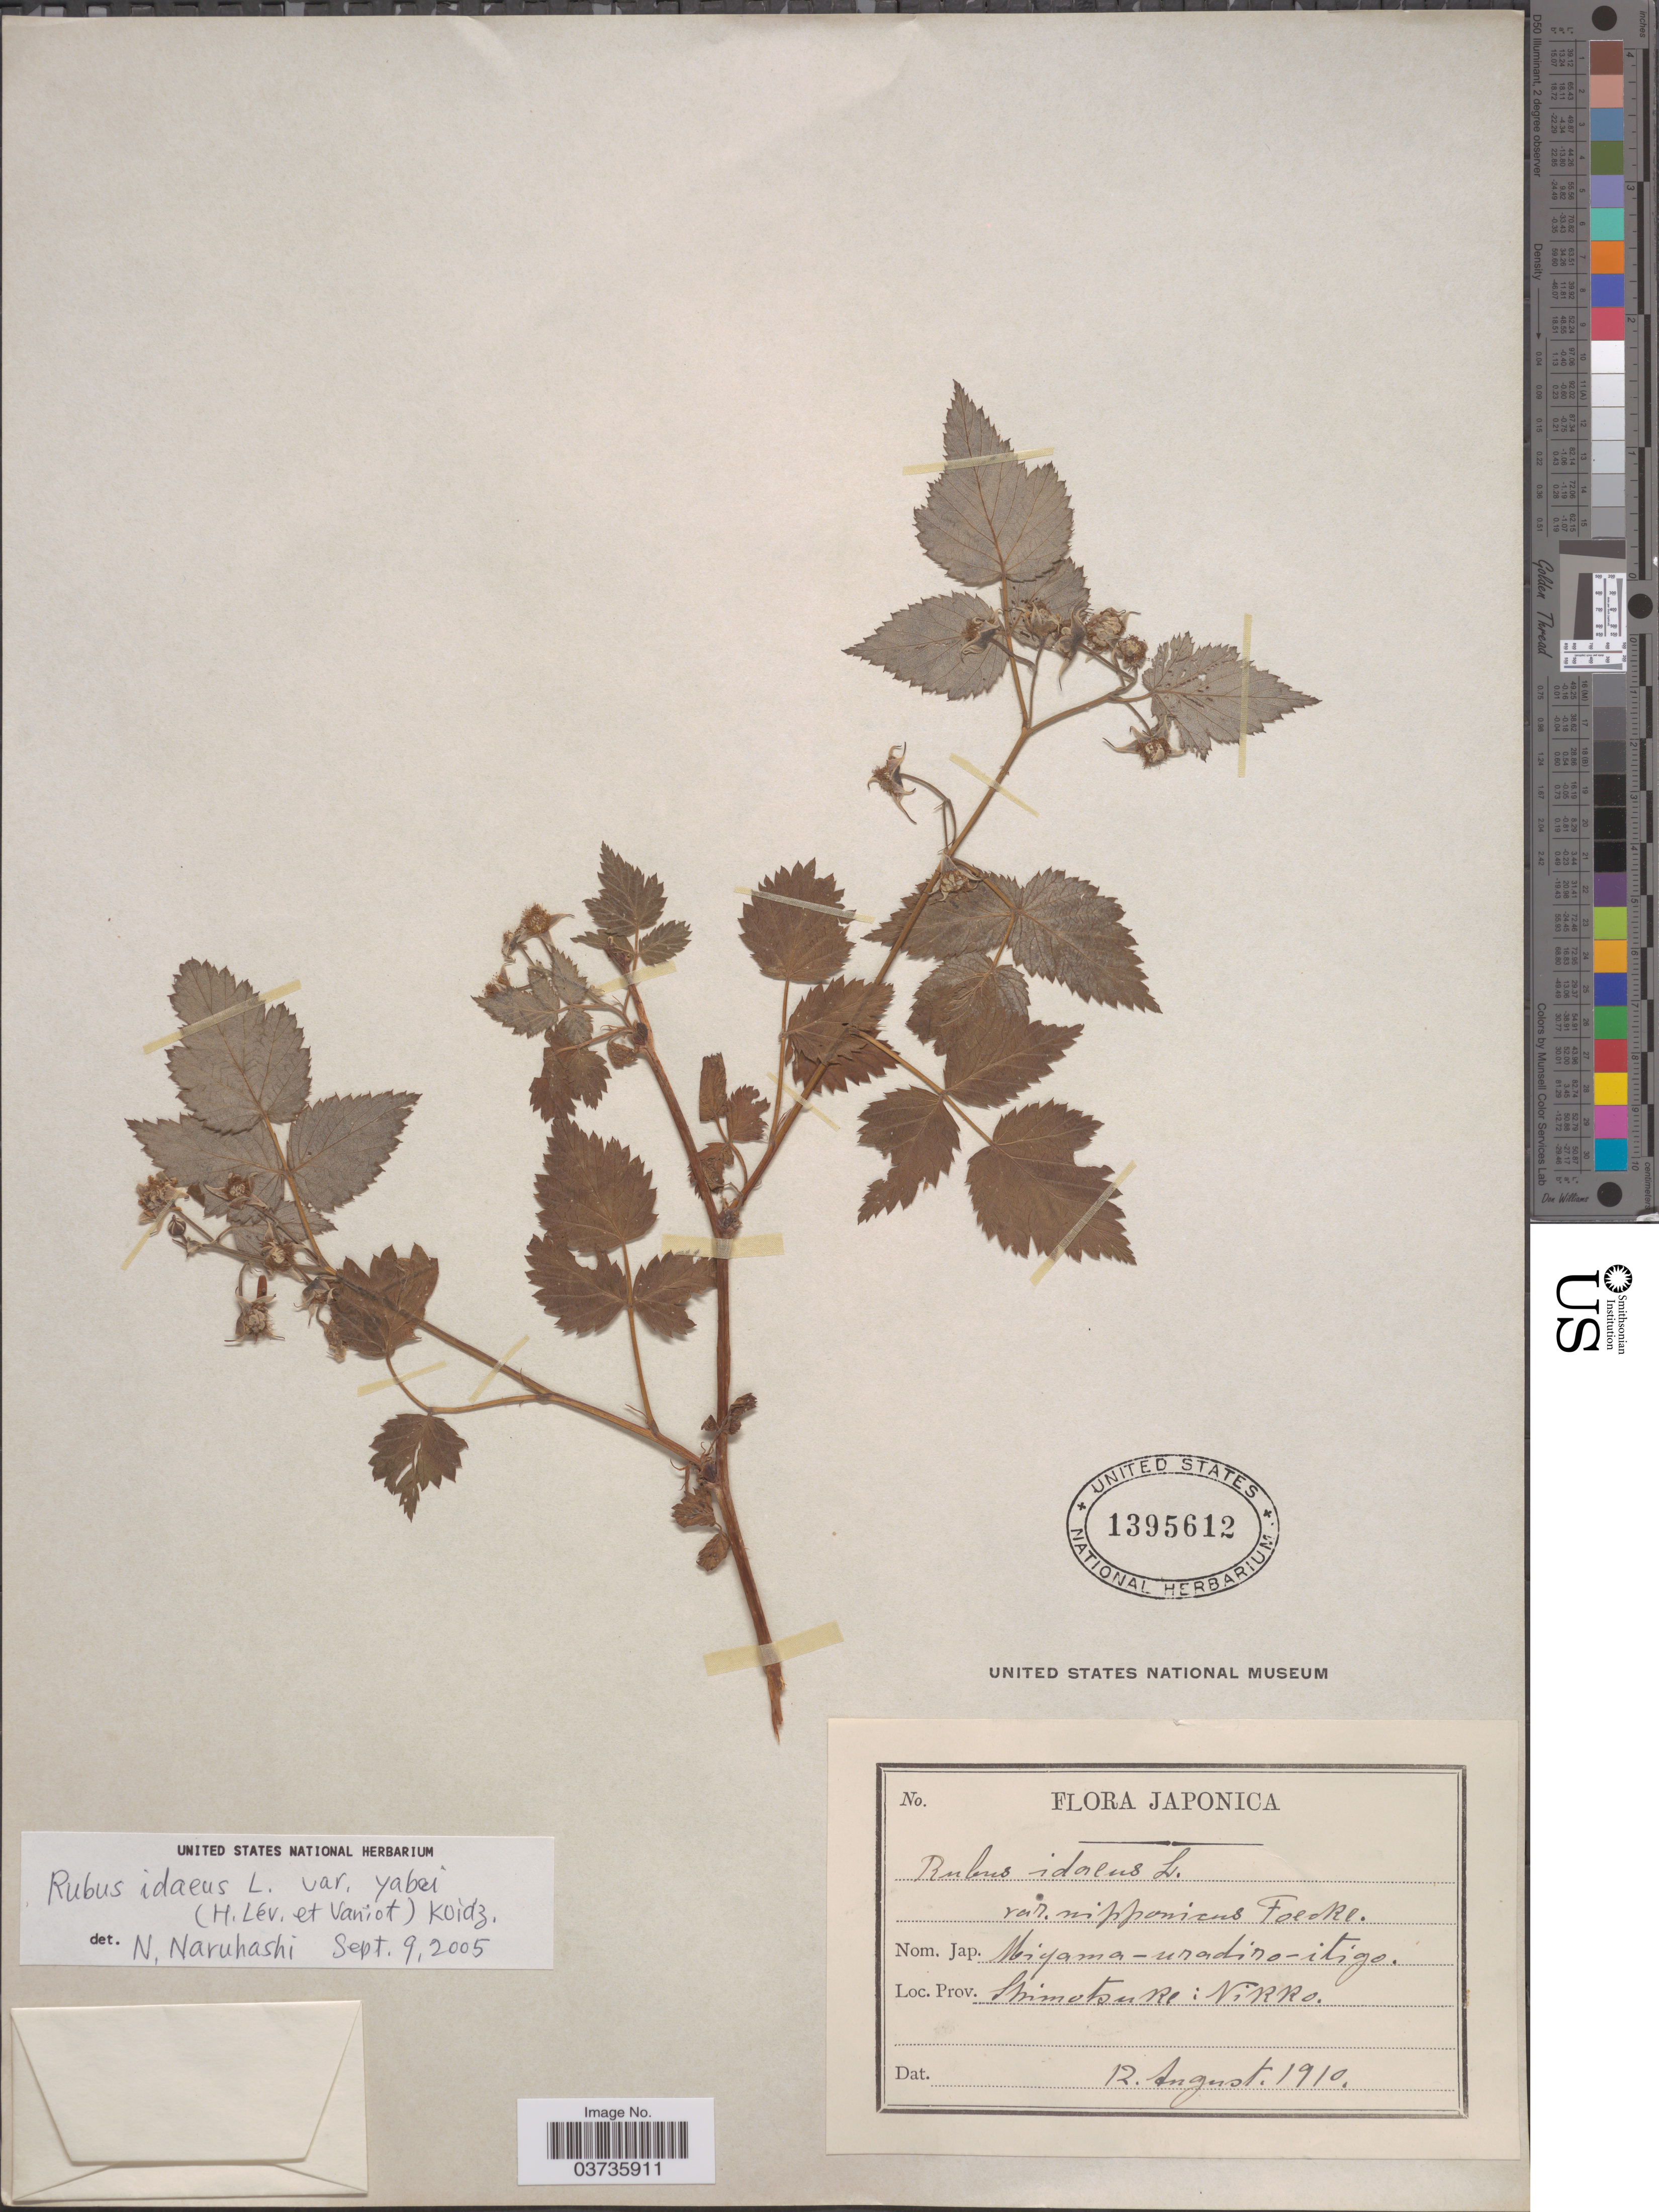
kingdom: Plantae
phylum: Tracheophyta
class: Magnoliopsida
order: Rosales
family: Rosaceae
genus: Rubus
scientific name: Rubus idaeus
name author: L.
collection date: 1910-08-12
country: Japan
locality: Prov. Shimotsuke: Nikko.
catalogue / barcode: US 1395612